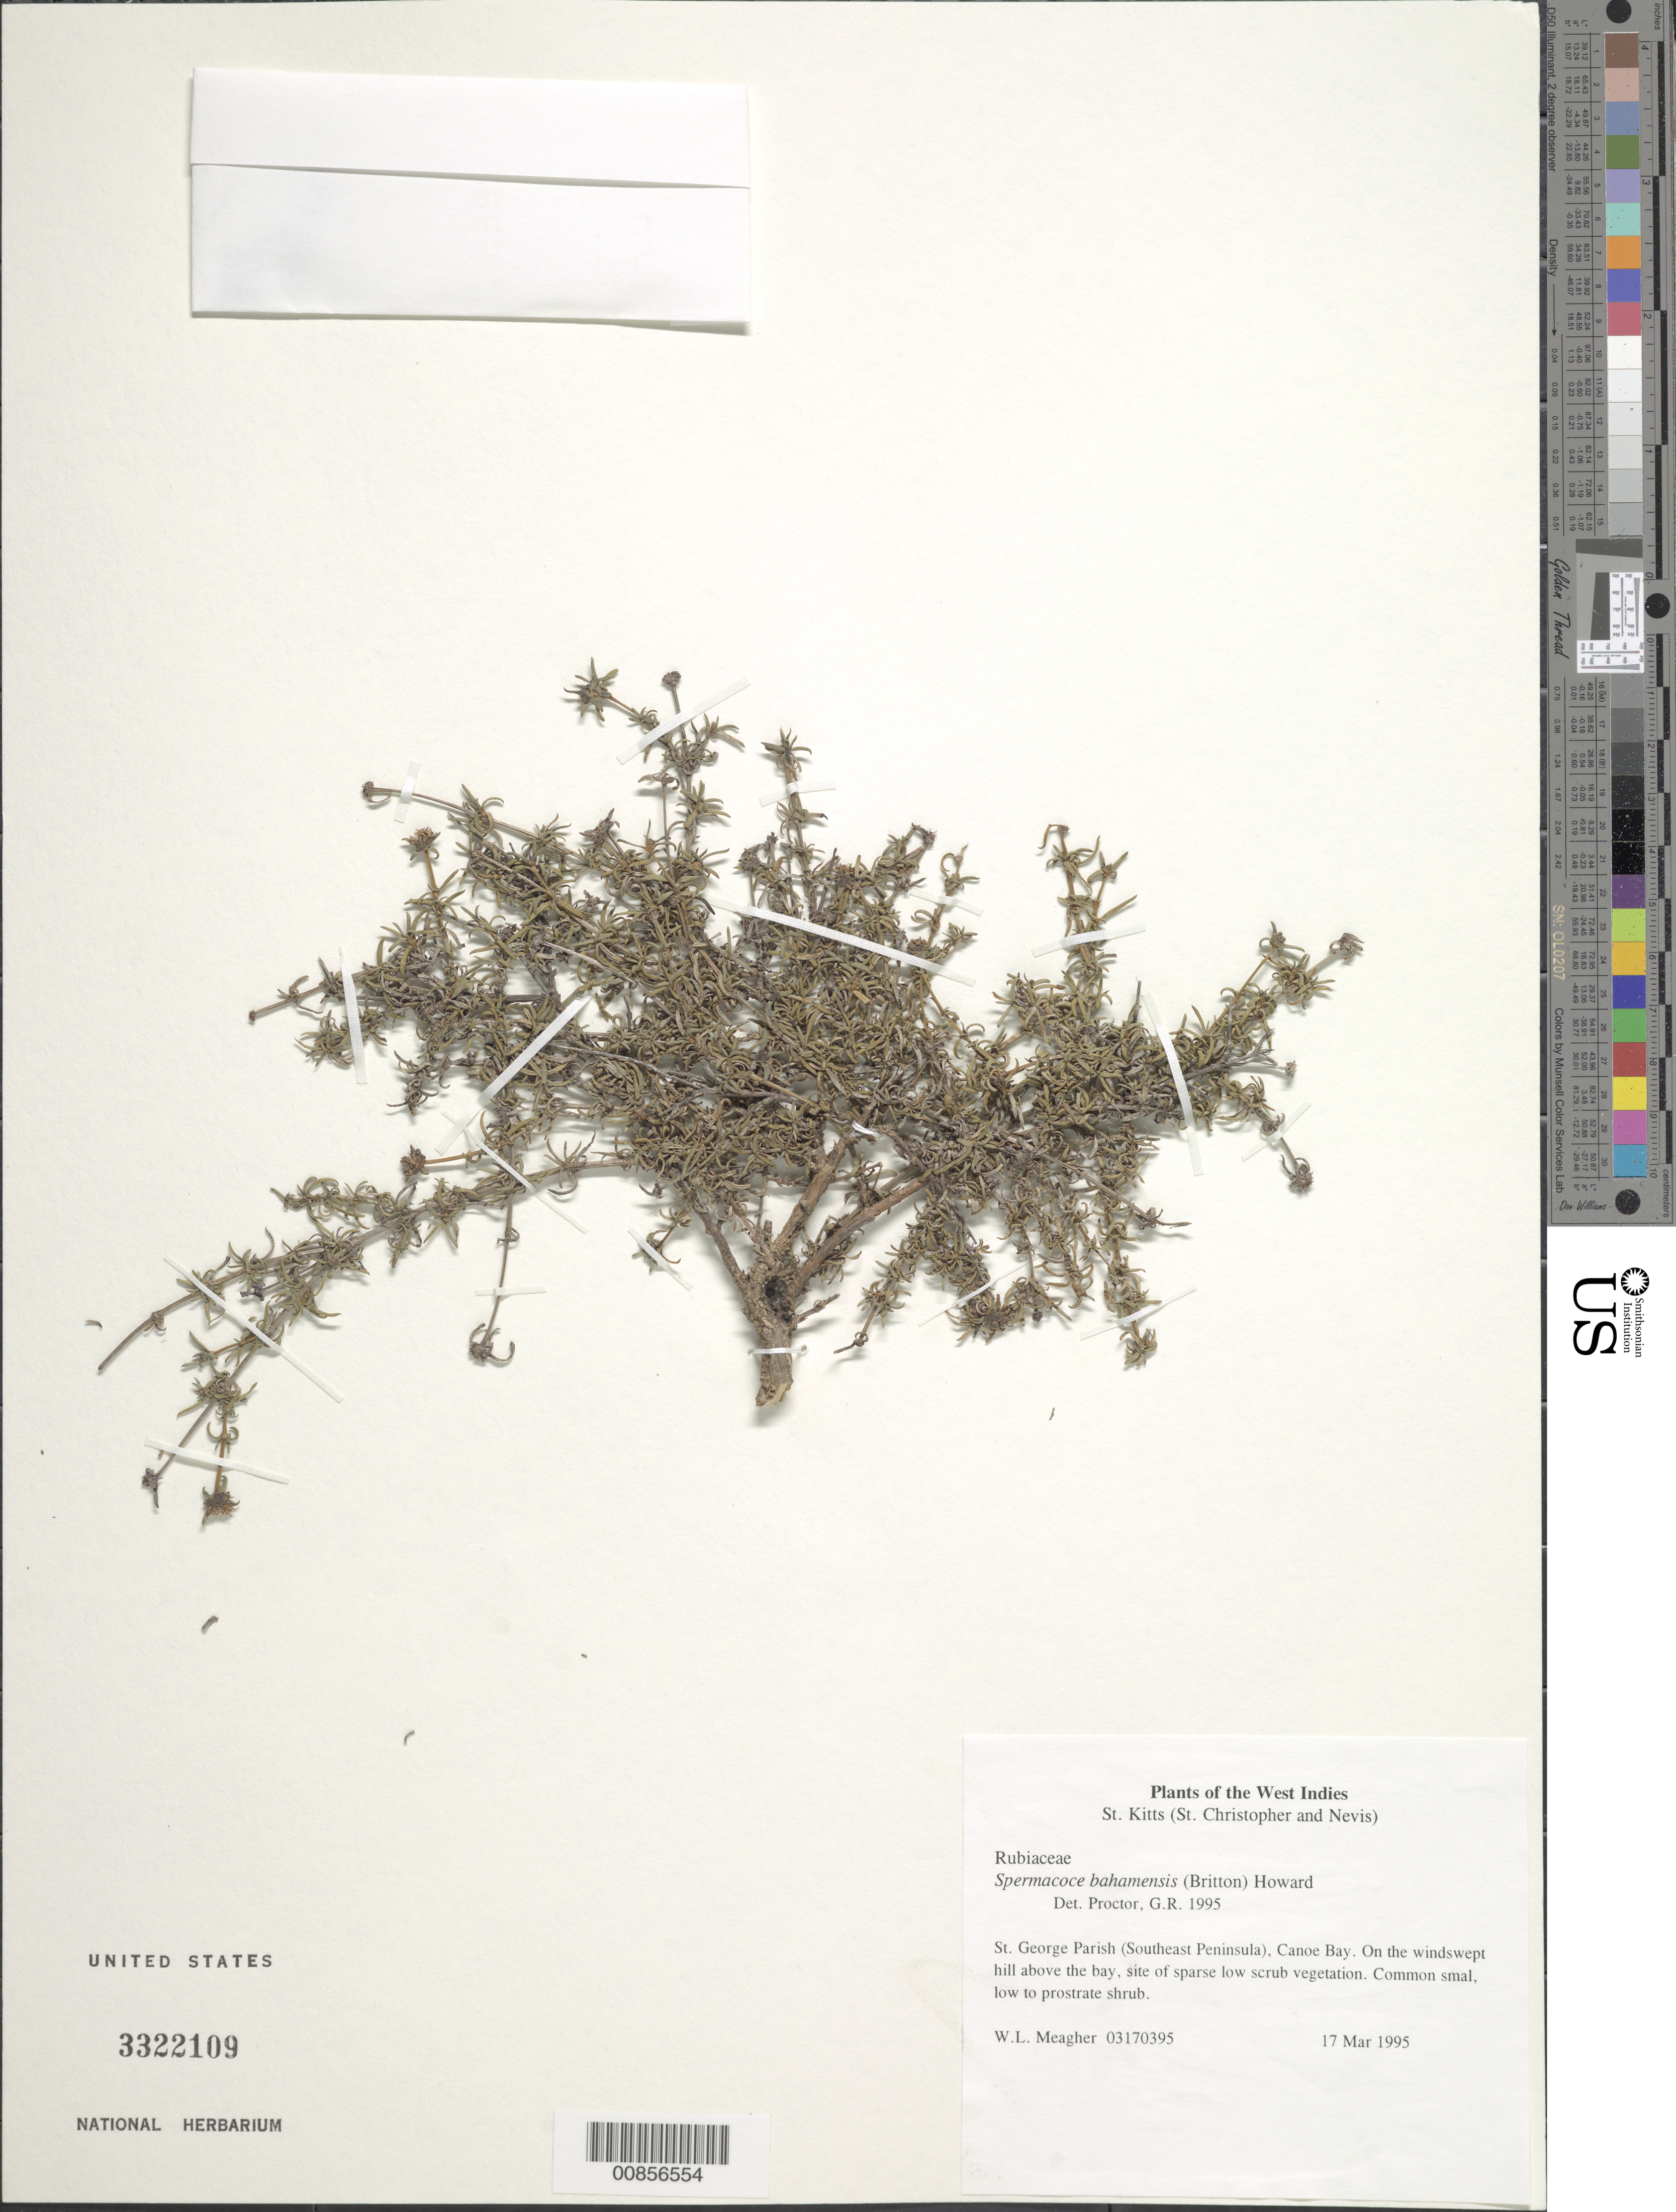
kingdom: Plantae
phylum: Tracheophyta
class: Magnoliopsida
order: Gentianales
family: Rubiaceae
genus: Spermacoce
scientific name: Spermacoce bahamensis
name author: (Britton) R.A. Howard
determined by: Proctor, G. R.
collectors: W. Meagher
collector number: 3170395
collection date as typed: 17 Mar 1995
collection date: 1995-03-17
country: St. Christopher-Nevis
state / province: St. George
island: St. Christopher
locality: Canoe Bay (Southeast Peninsula)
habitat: On windswept hill above bay, site of sparse low scrub vegetation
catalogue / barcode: US 3322109